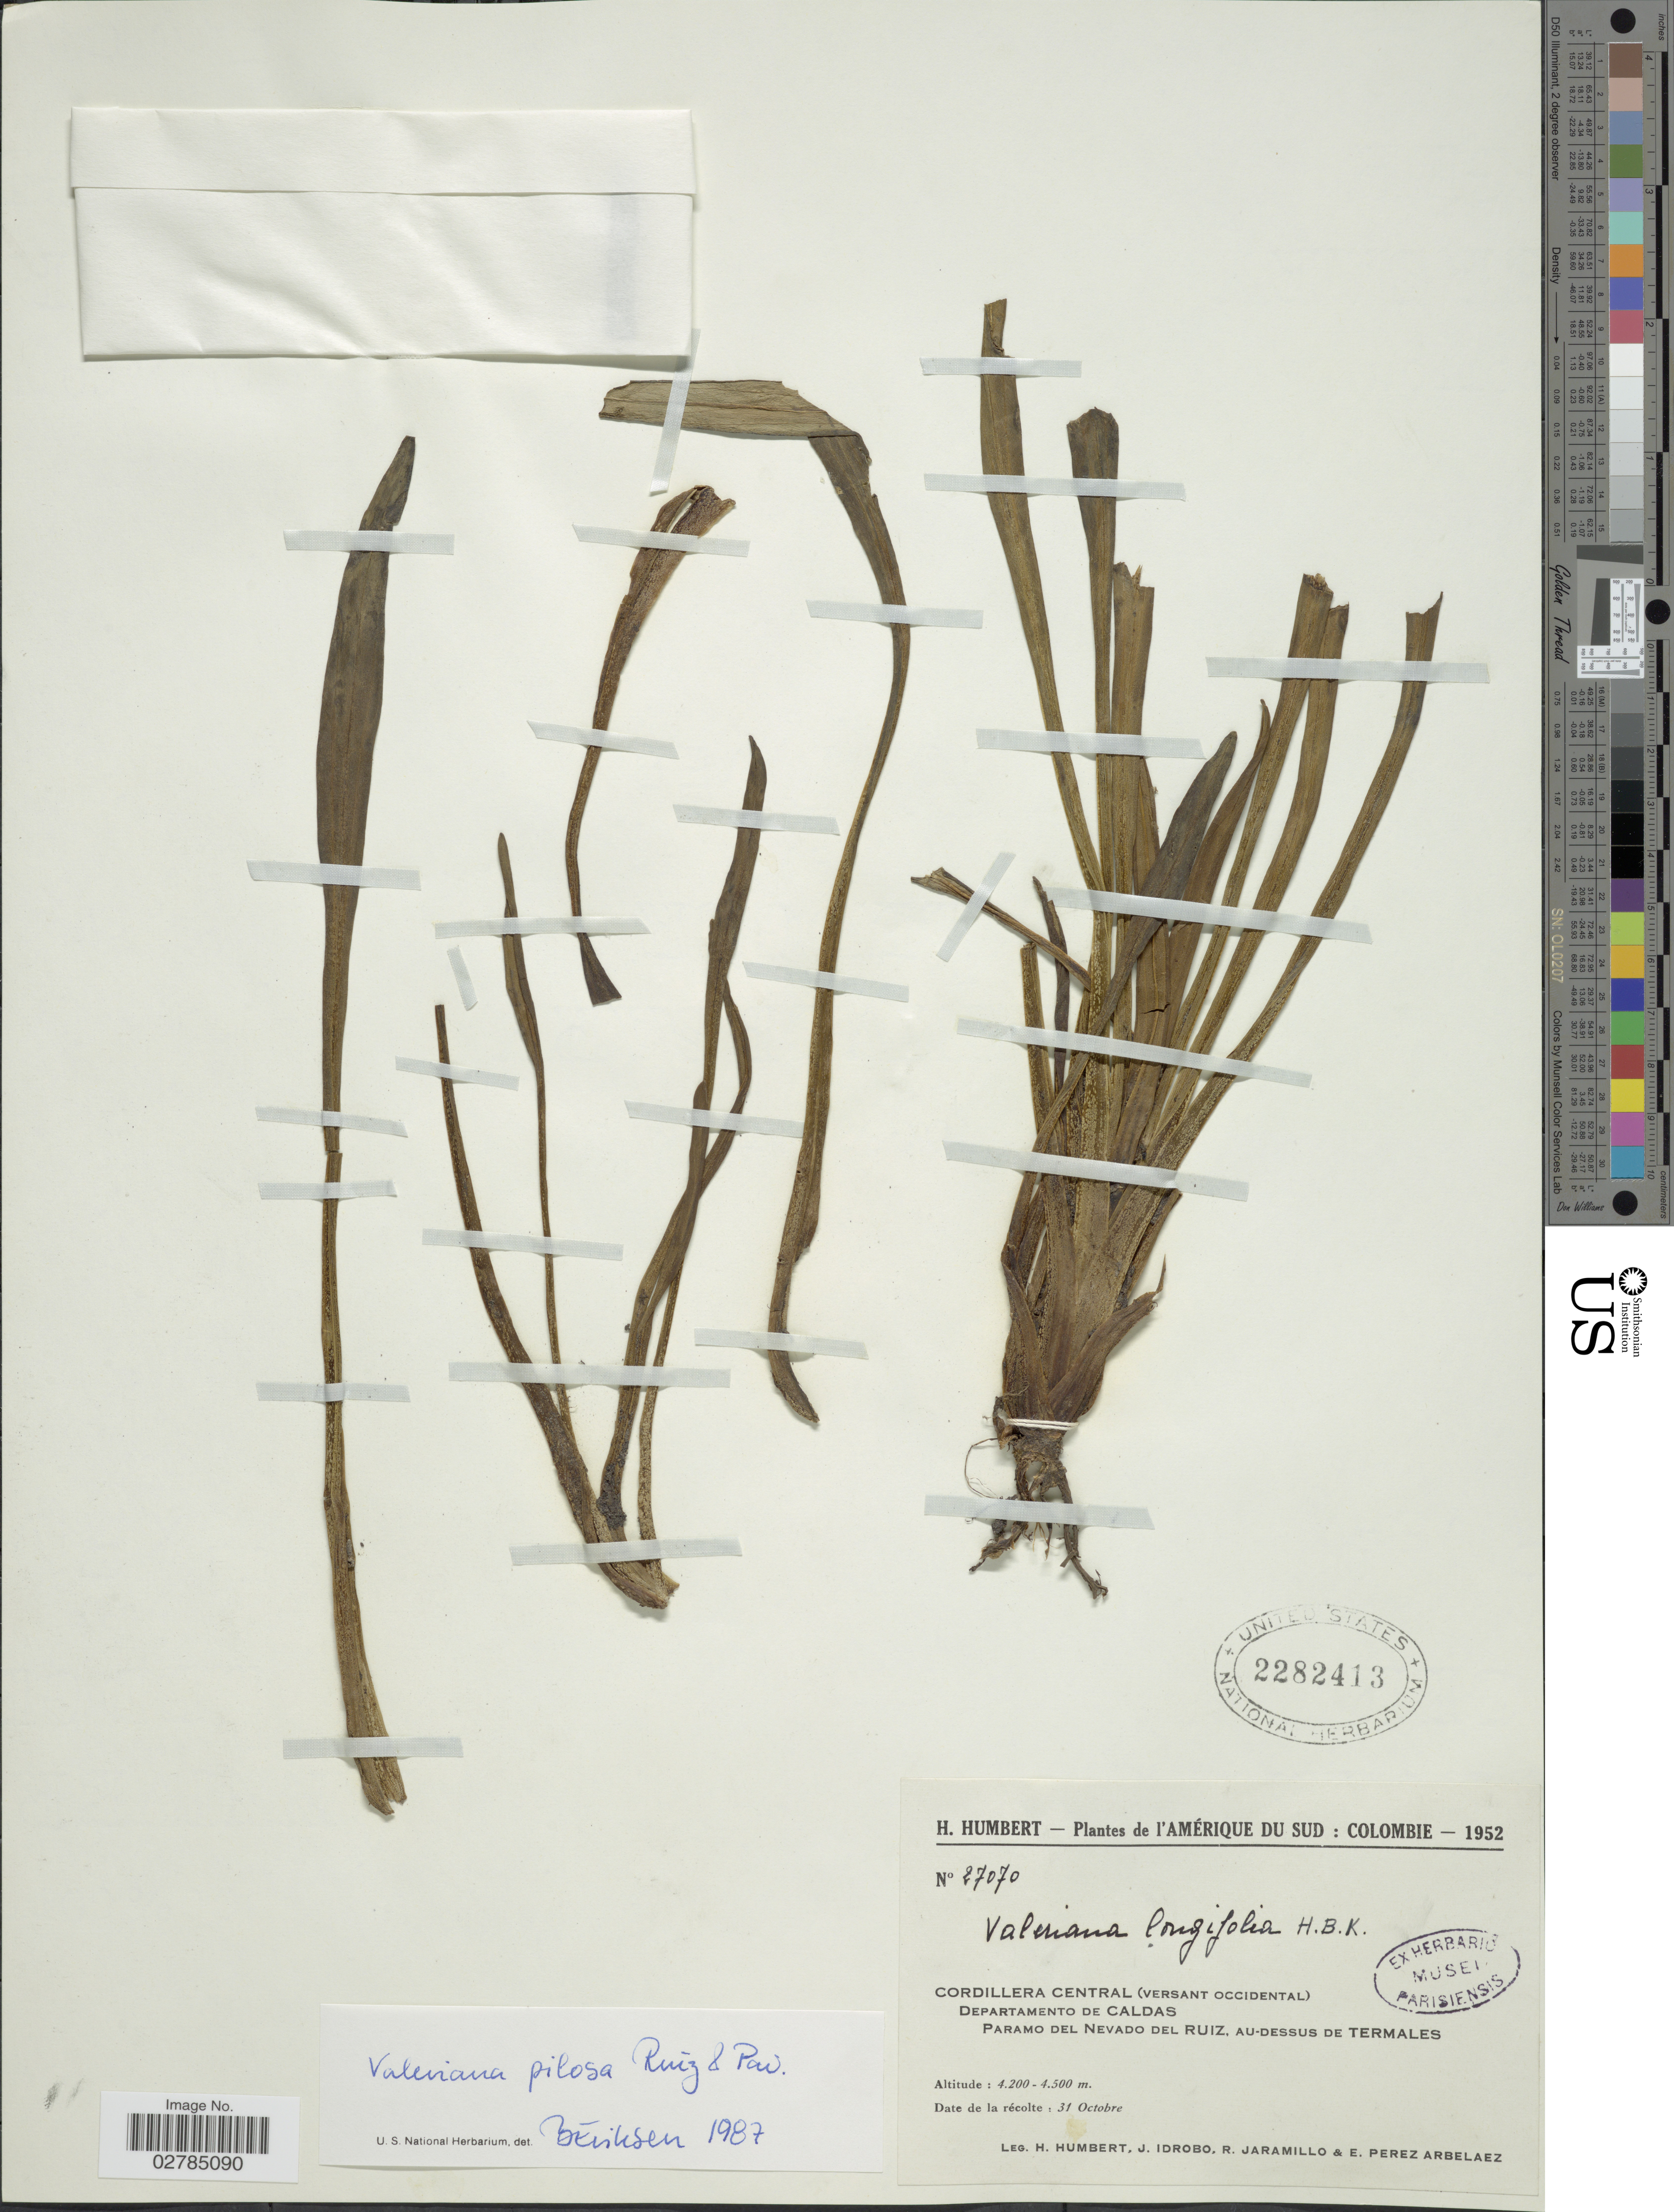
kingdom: Plantae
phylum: Tracheophyta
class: Magnoliopsida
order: Dipsacales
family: Caprifoliaceae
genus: Valeriana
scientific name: Valeriana pilosa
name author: Ruiz & Pav.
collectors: H. Humbert, J. M. Idrobo, R. Jaramillo M. & E. Pérez Arbeláez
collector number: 27070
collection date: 1952-10-31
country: Colombia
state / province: Caldas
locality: Cordillera Central (Versant Occidental), Departamento de Caldas, Paramo del Nevado del Ruiz, Au-dessus de Termales.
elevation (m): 4200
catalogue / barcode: US 2282413